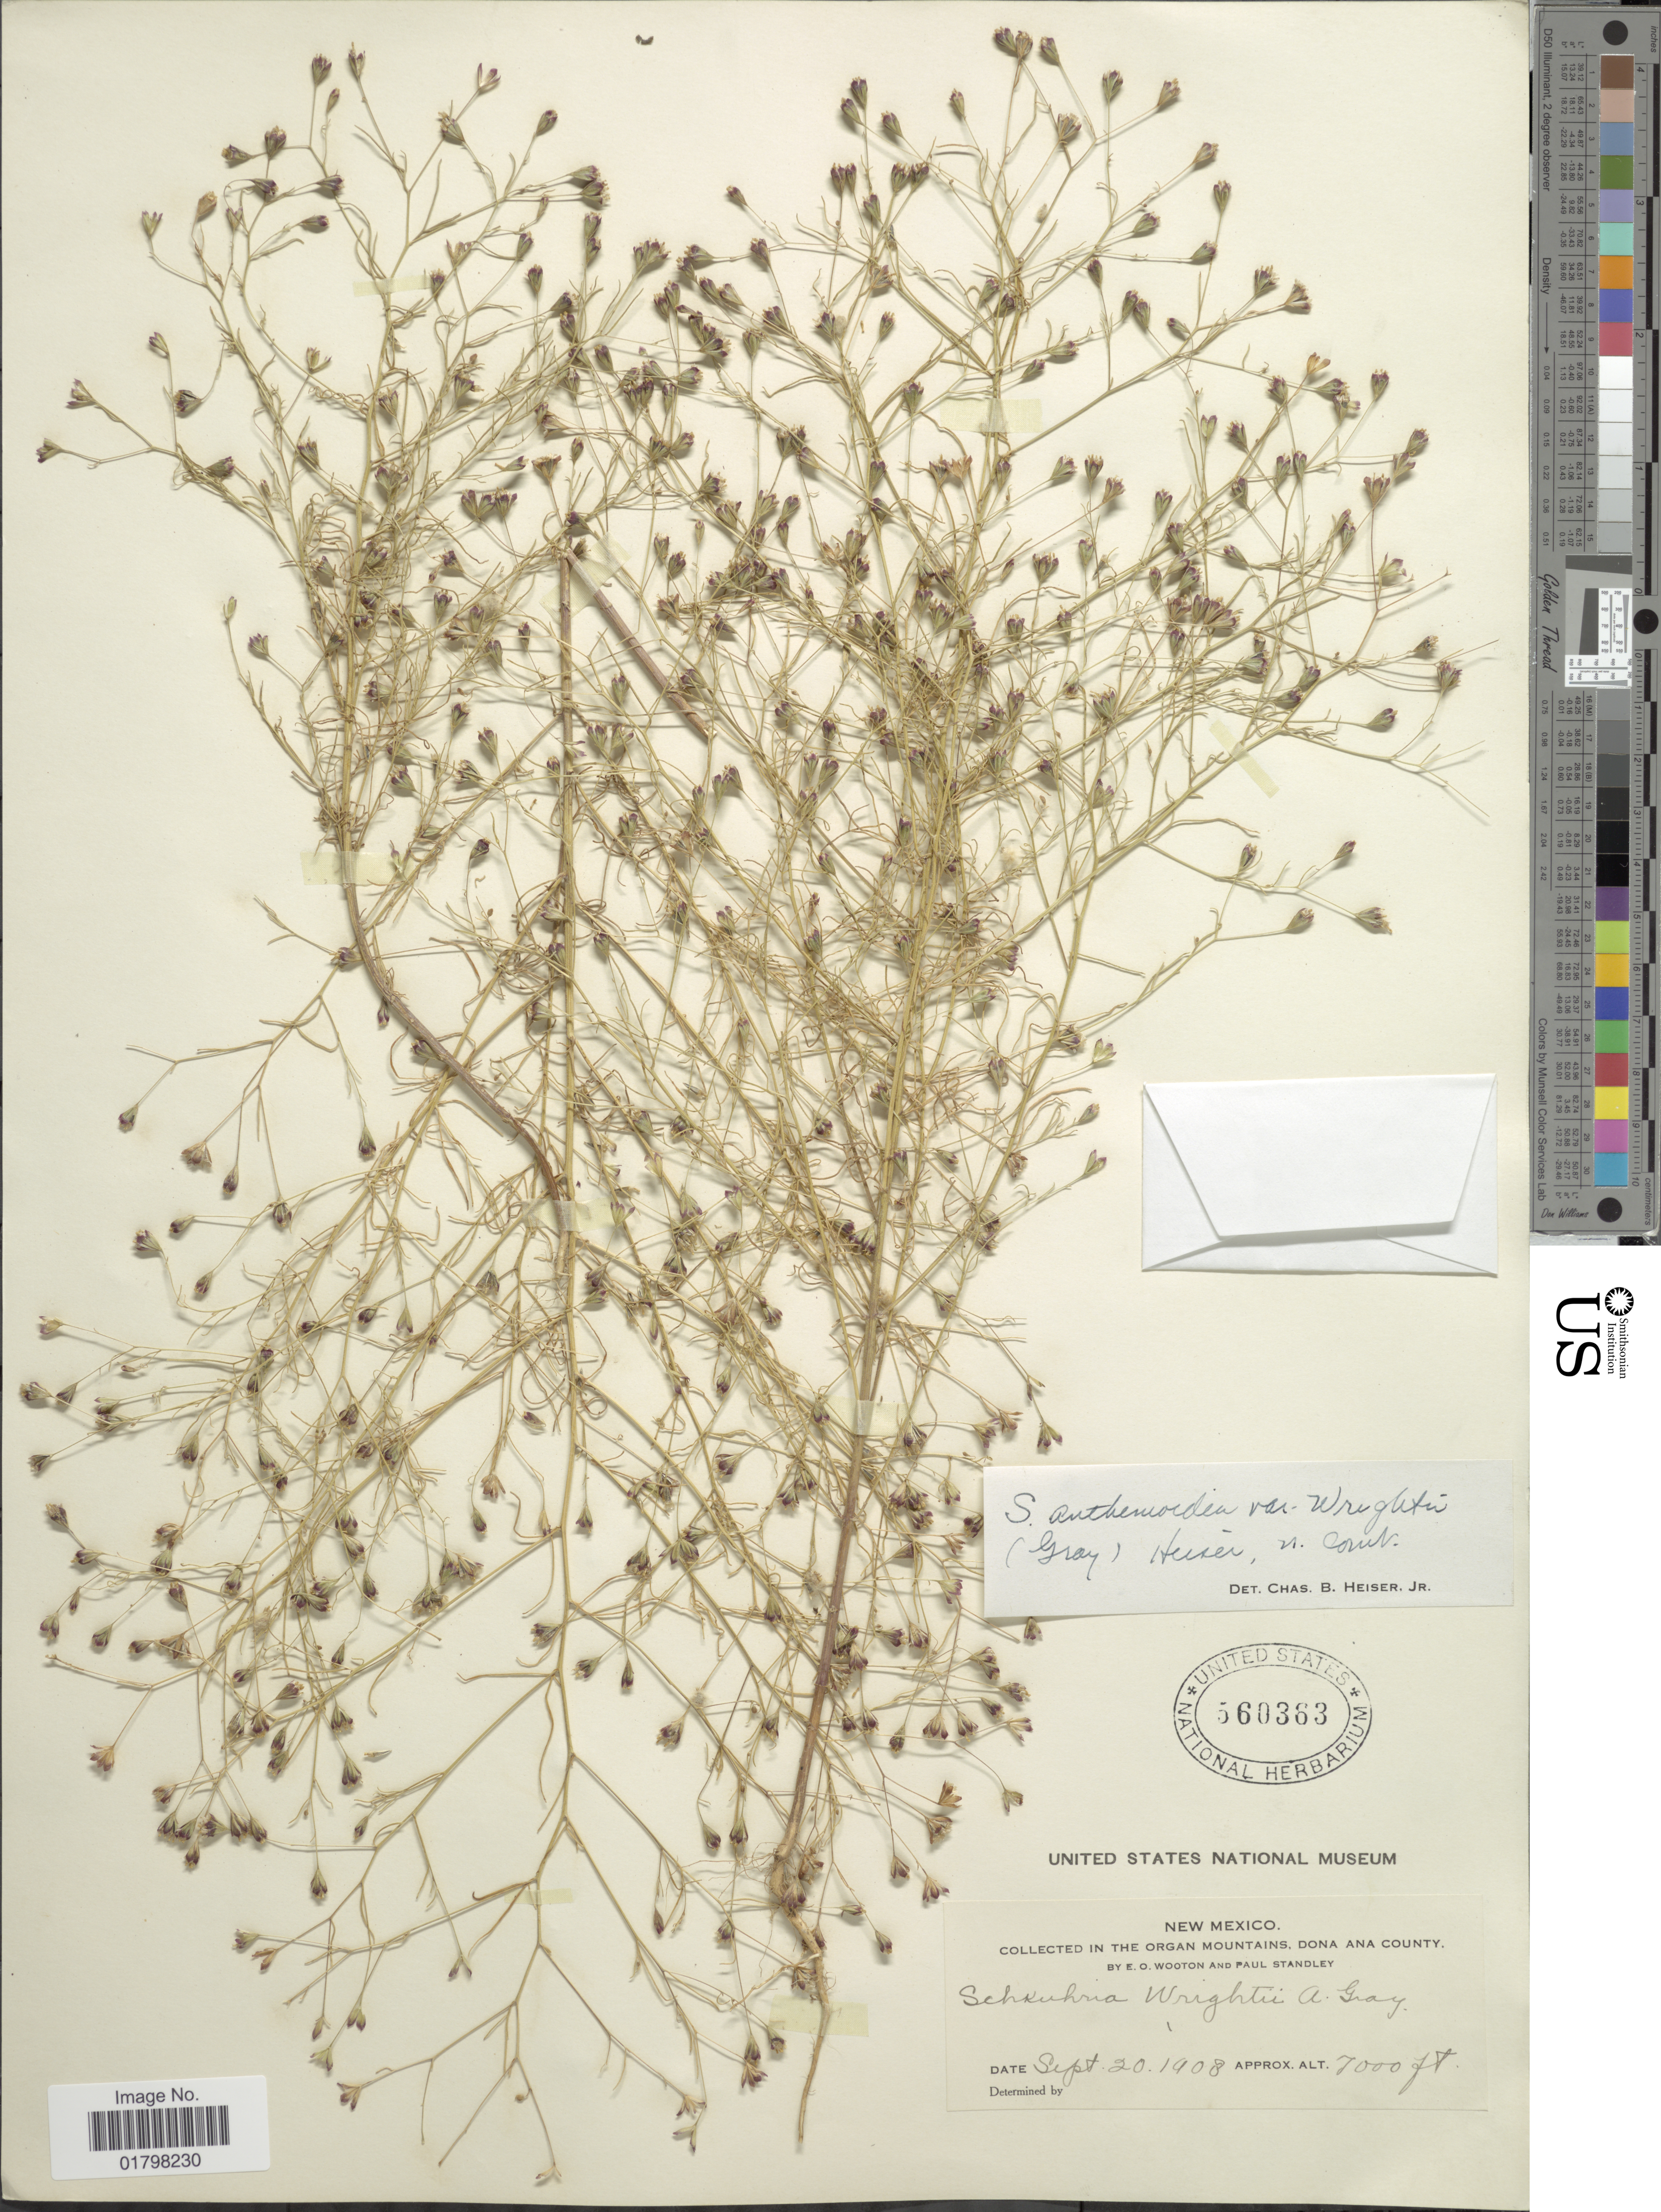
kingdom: Plantae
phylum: Tracheophyta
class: Magnoliopsida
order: Asterales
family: Asteraceae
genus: Schkuhria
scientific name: Schkuhria wislizeni var. wrightii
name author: (A. Gray) S.F. Blake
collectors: E. O. Wooton & P. C. Standley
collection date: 1908-09-20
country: United States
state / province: New Mexico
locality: In the Organ Mountains, Dona Ana County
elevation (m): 2134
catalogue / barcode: US 560363